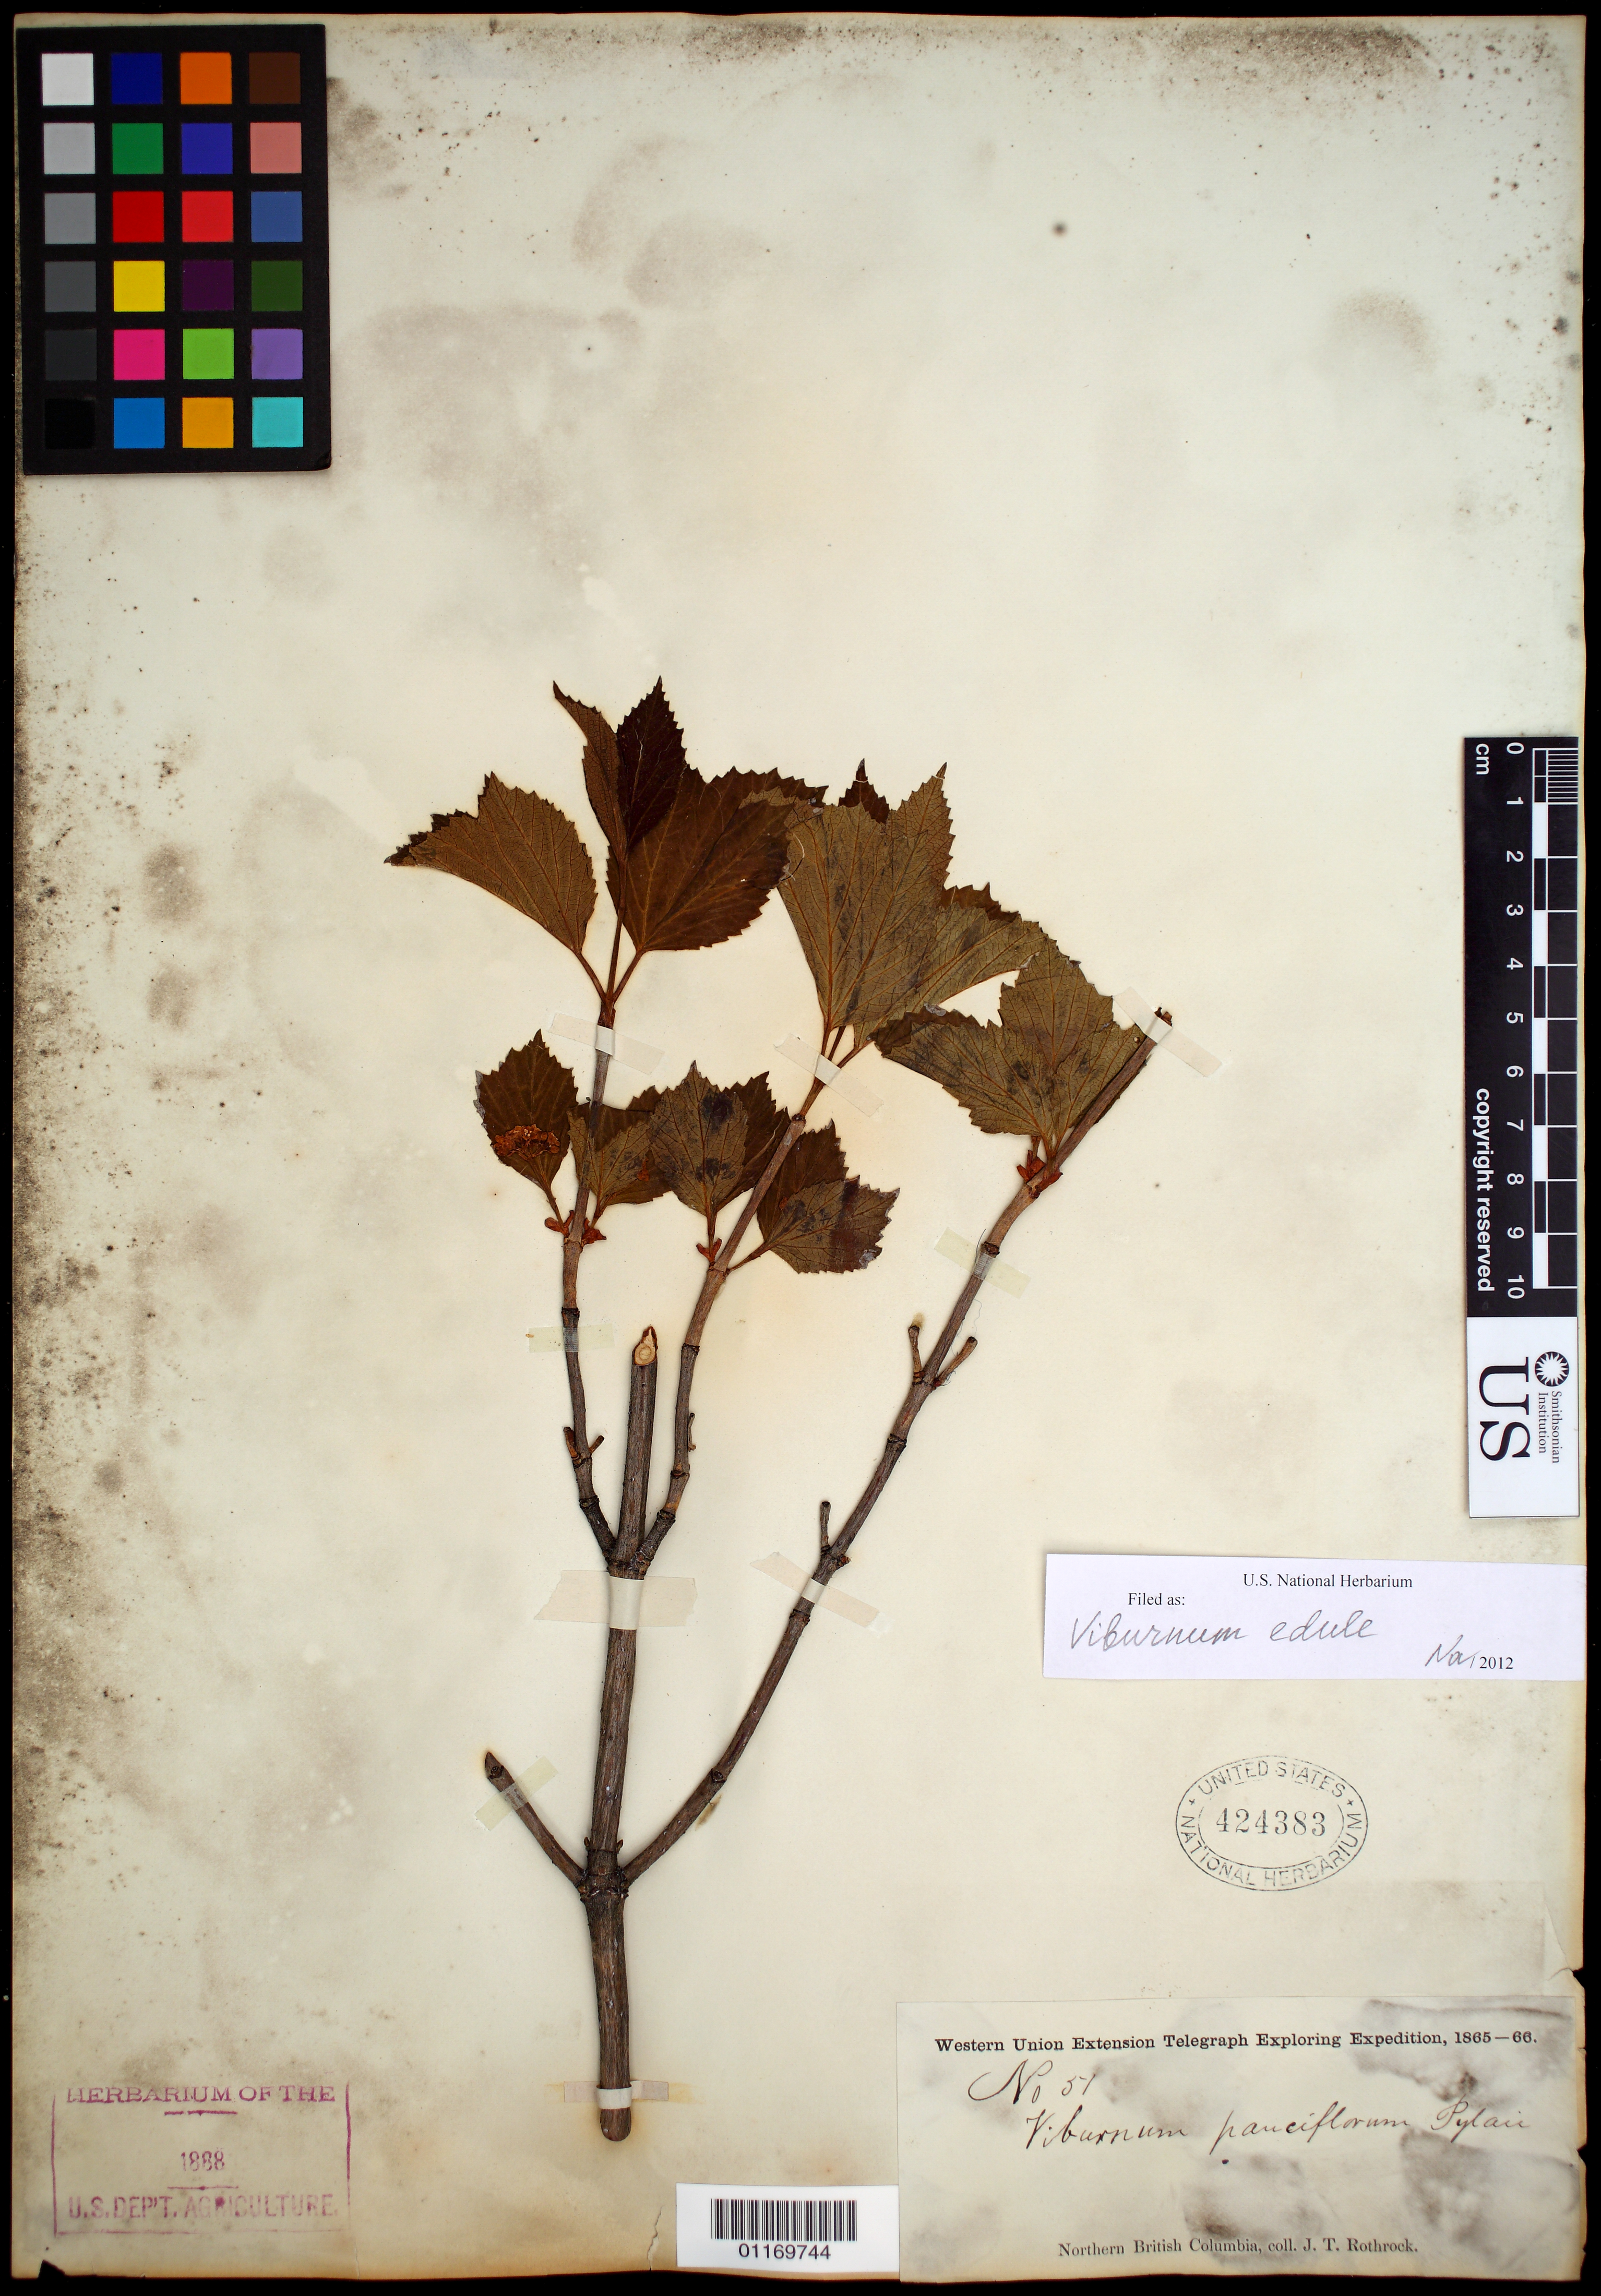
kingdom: Plantae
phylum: Tracheophyta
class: Magnoliopsida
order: Dipsacales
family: Viburnaceae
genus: Viburnum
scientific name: Viburnum edule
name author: (Michx.) Raf.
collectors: J. T. Rothrock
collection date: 1865/1866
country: Canada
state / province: British Columbia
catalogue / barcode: US 424383